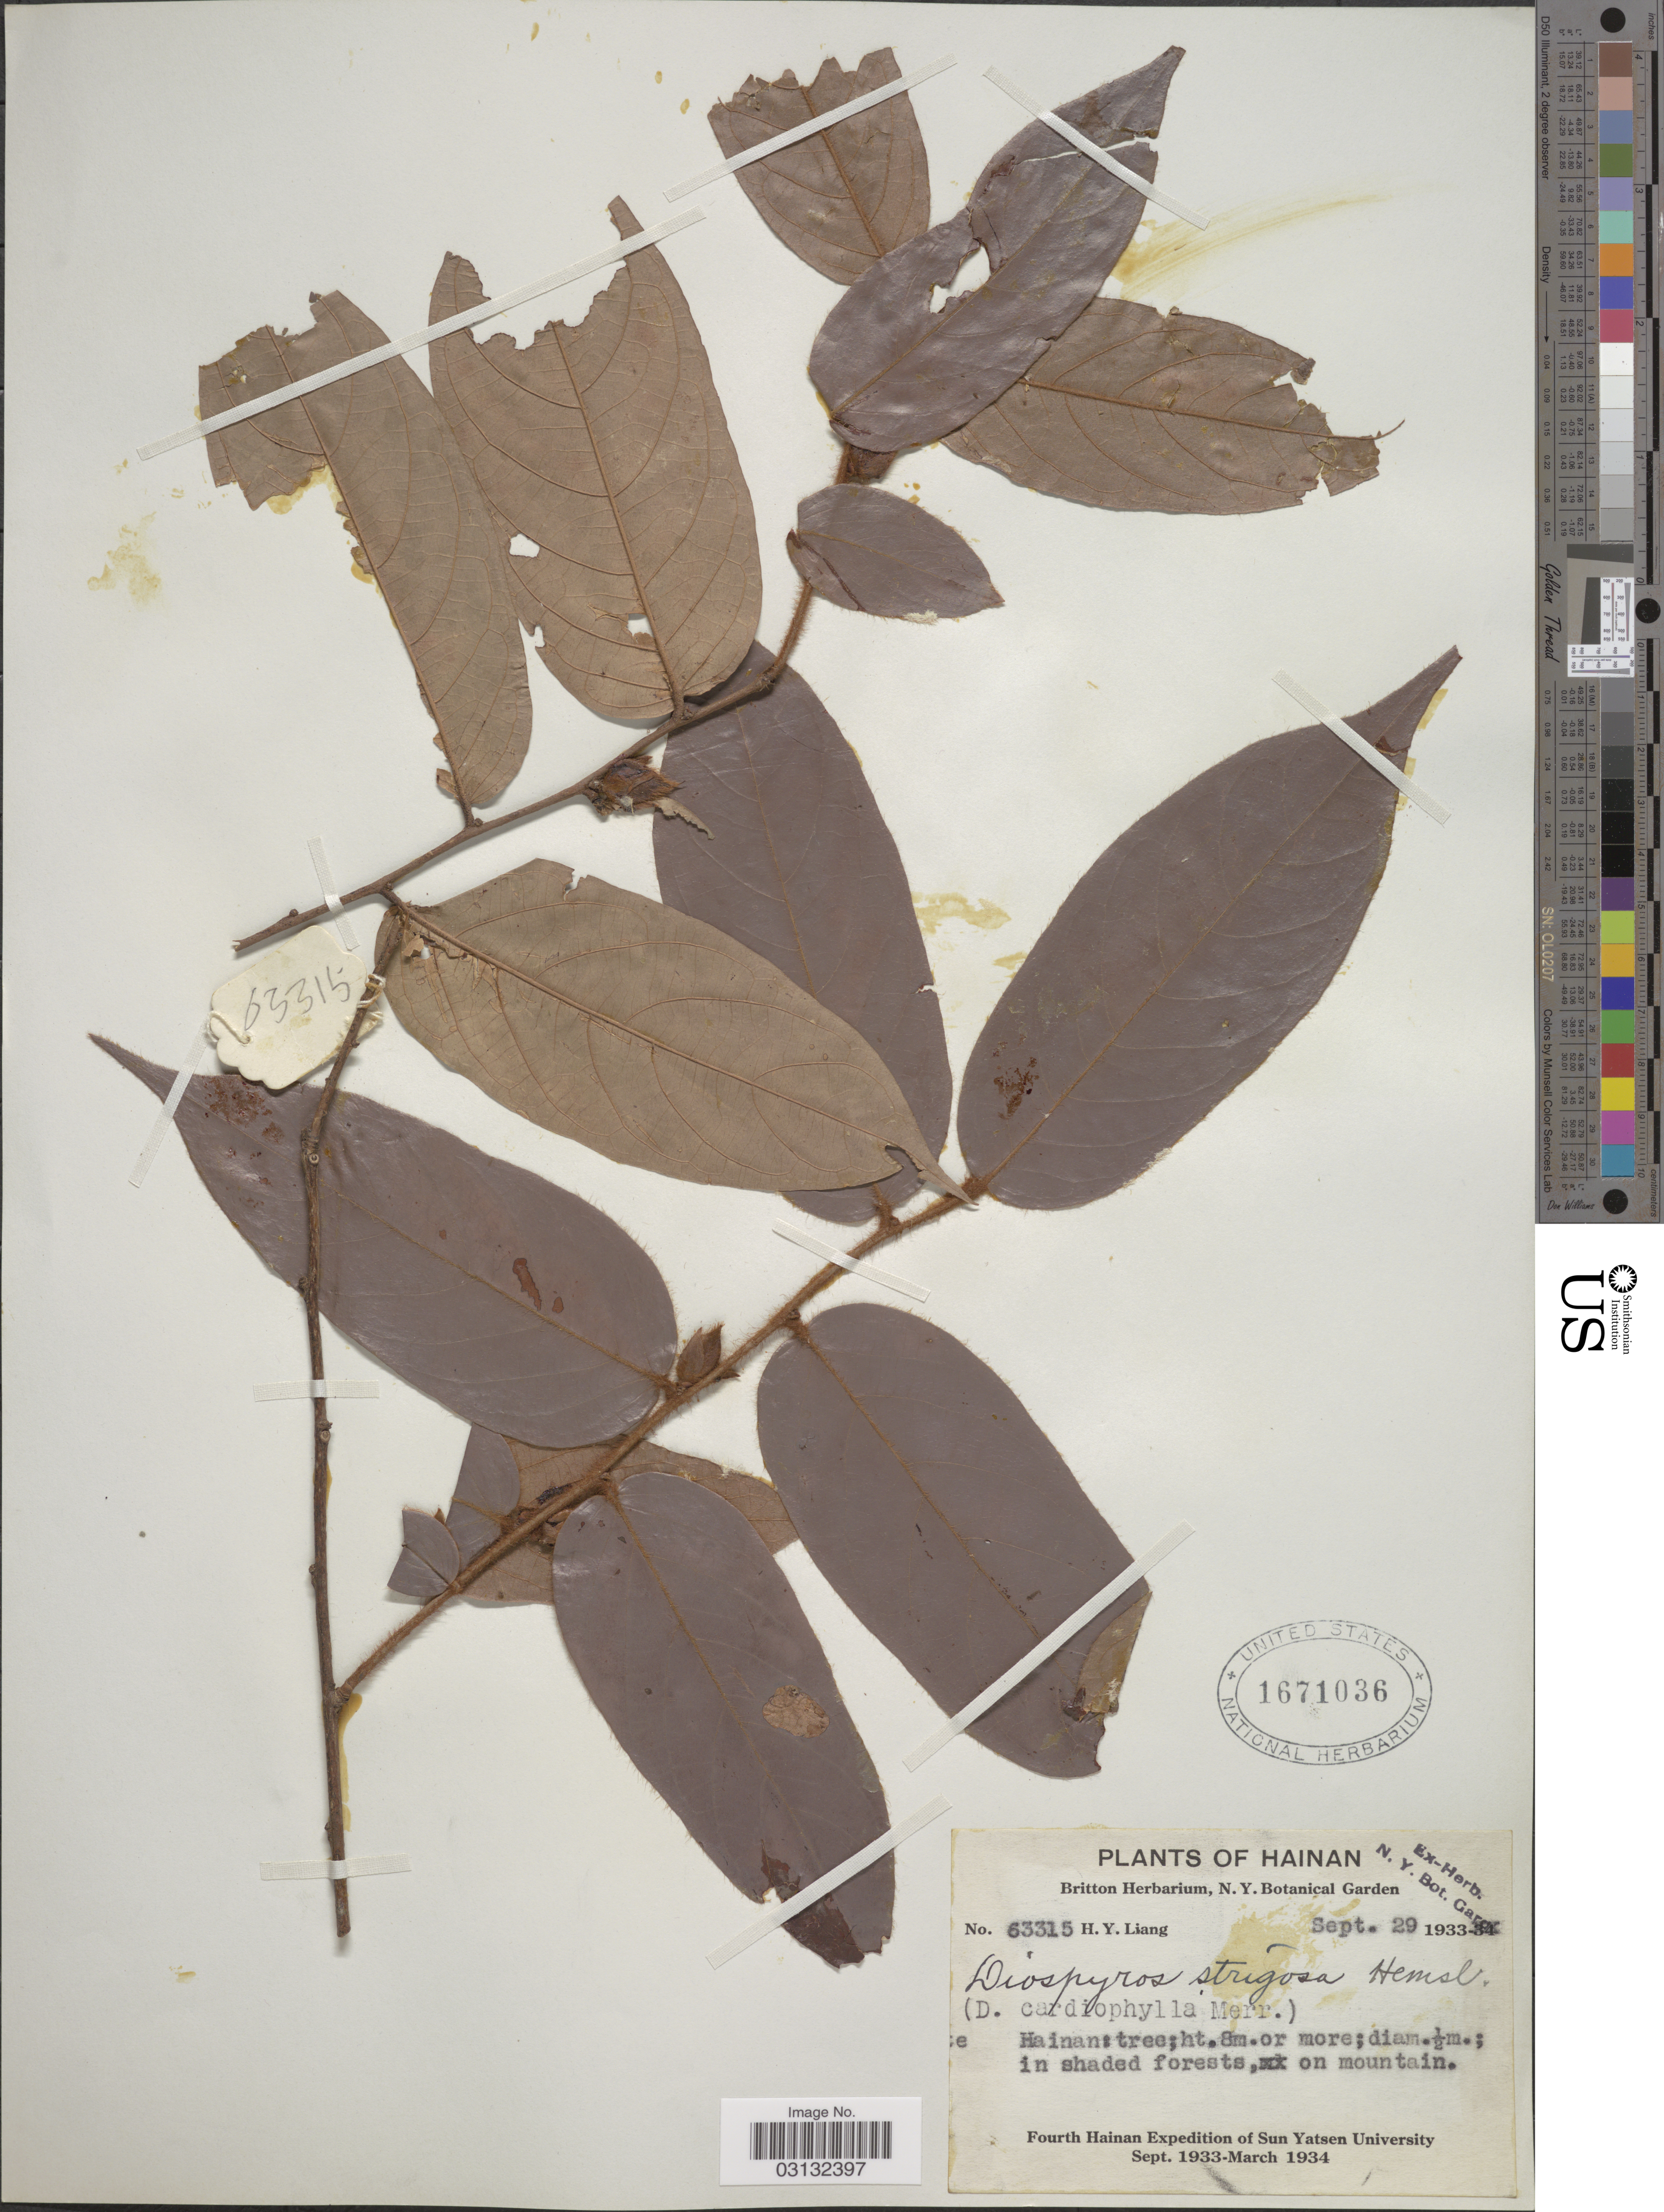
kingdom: Plantae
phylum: Tracheophyta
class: Magnoliopsida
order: Ericales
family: Ebenaceae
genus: Diospyros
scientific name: Diospyros strigosa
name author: Hemsl.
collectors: H. Y. Liang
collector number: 63315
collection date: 1933-09-29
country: China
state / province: Hainan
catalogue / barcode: US 1671036